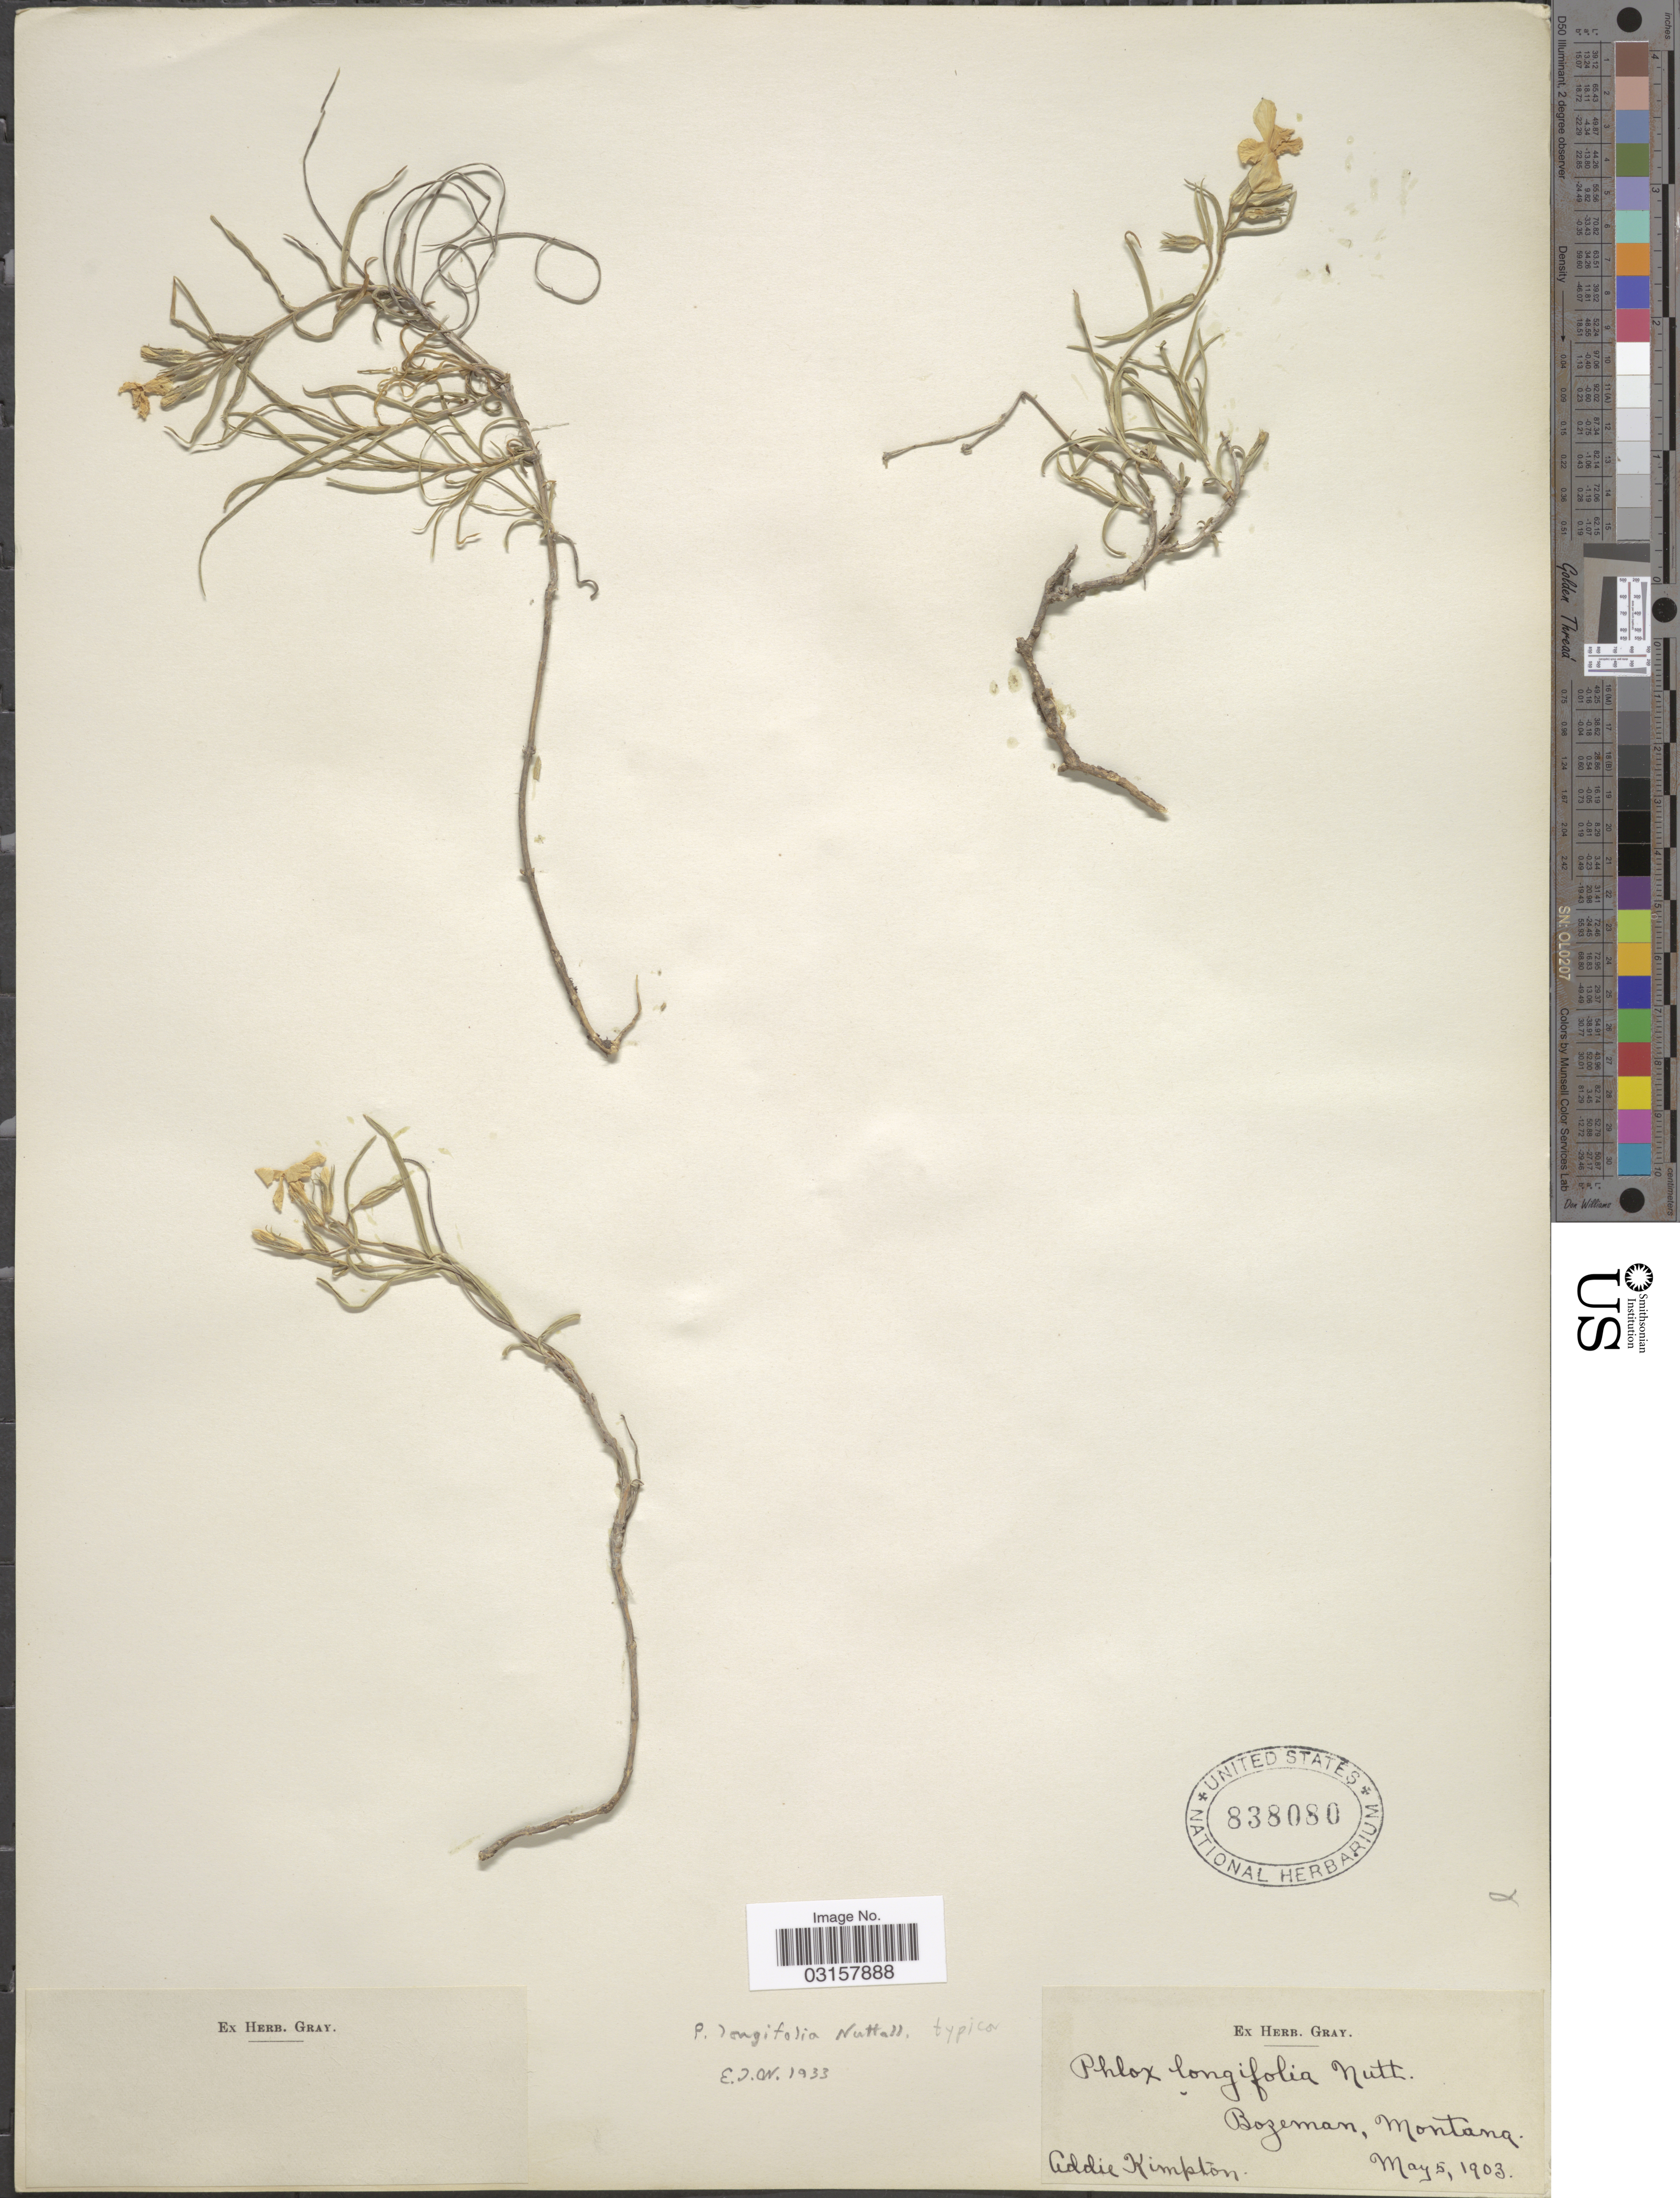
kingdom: Plantae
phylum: Tracheophyta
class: Magnoliopsida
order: Ericales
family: Polemoniaceae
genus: Phlox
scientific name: Phlox longifolia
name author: Nutt.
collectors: A. Kimpton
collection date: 1903-05-05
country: United States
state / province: Montana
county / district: Gallatin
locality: Bozeman.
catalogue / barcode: US 838080